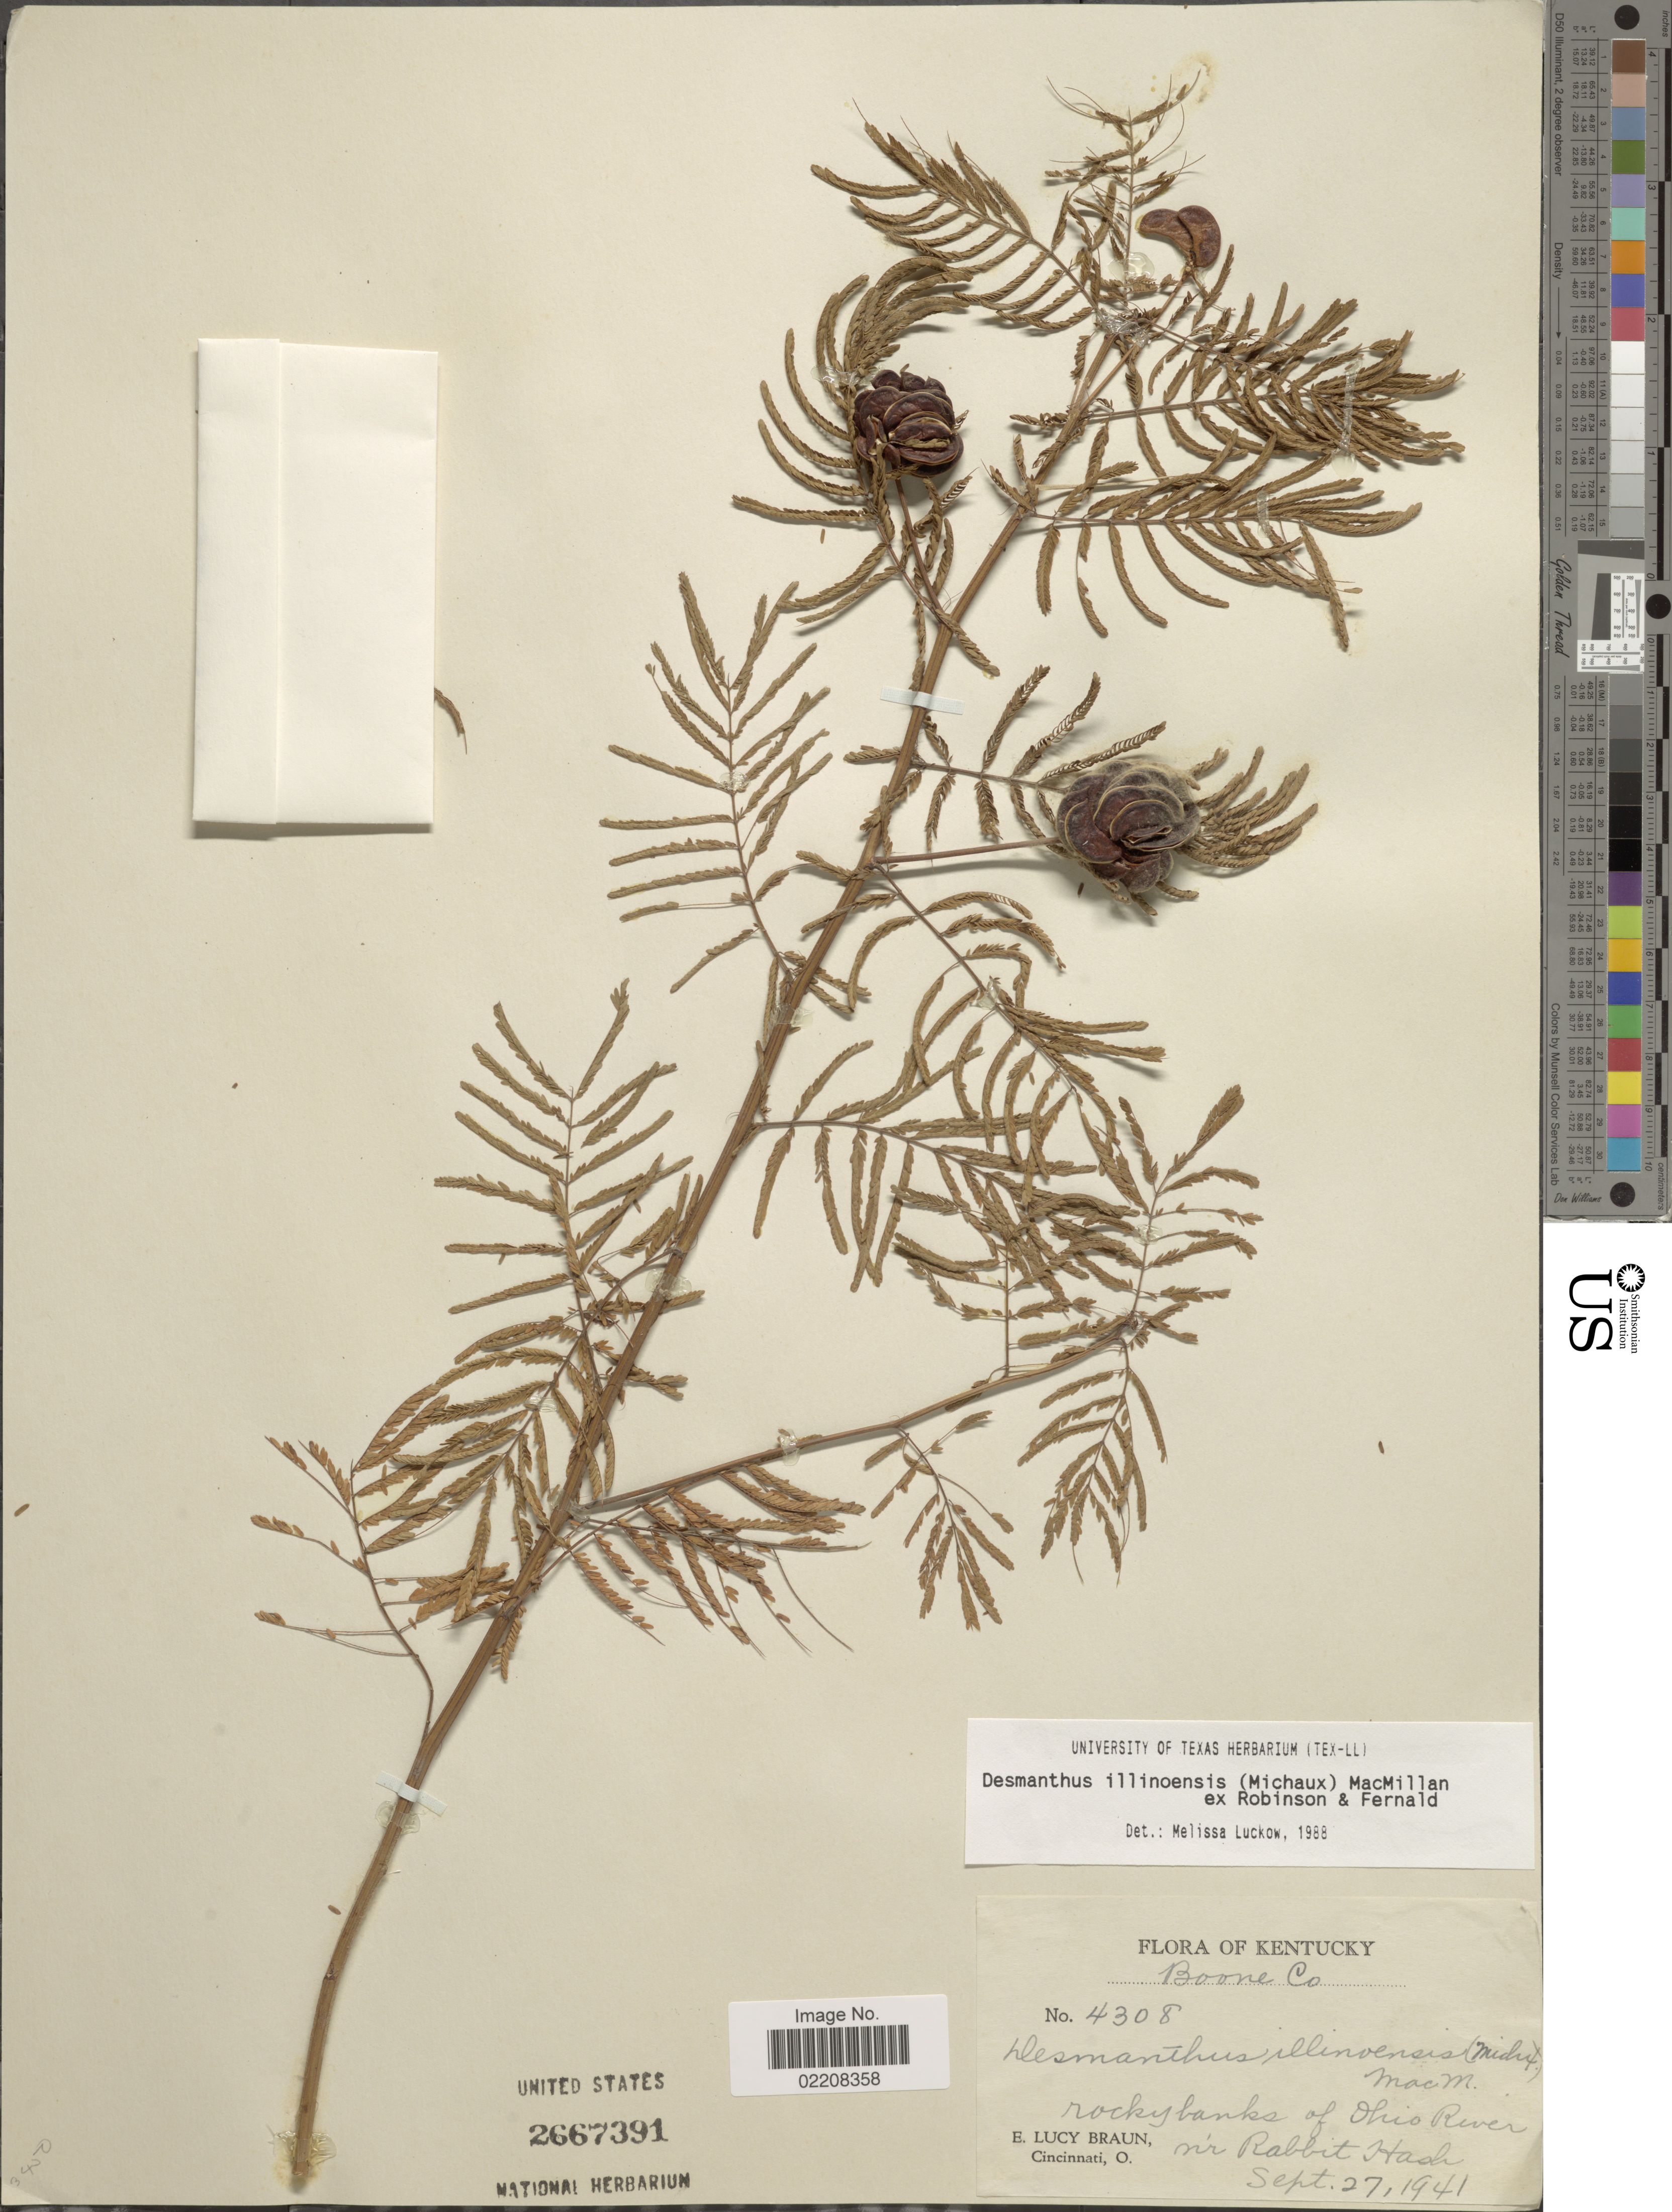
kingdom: Plantae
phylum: Tracheophyta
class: Magnoliopsida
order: Fabales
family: Fabaceae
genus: Desmanthus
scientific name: Desmanthus illinoensis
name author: (Michx.) MacMill.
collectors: E. L. Braun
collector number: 4308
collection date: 1941-09-27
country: United States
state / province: Kentucky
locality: Boone Co. Rocky banks of Ohio River nr Rabbit Hash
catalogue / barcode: US 2667391